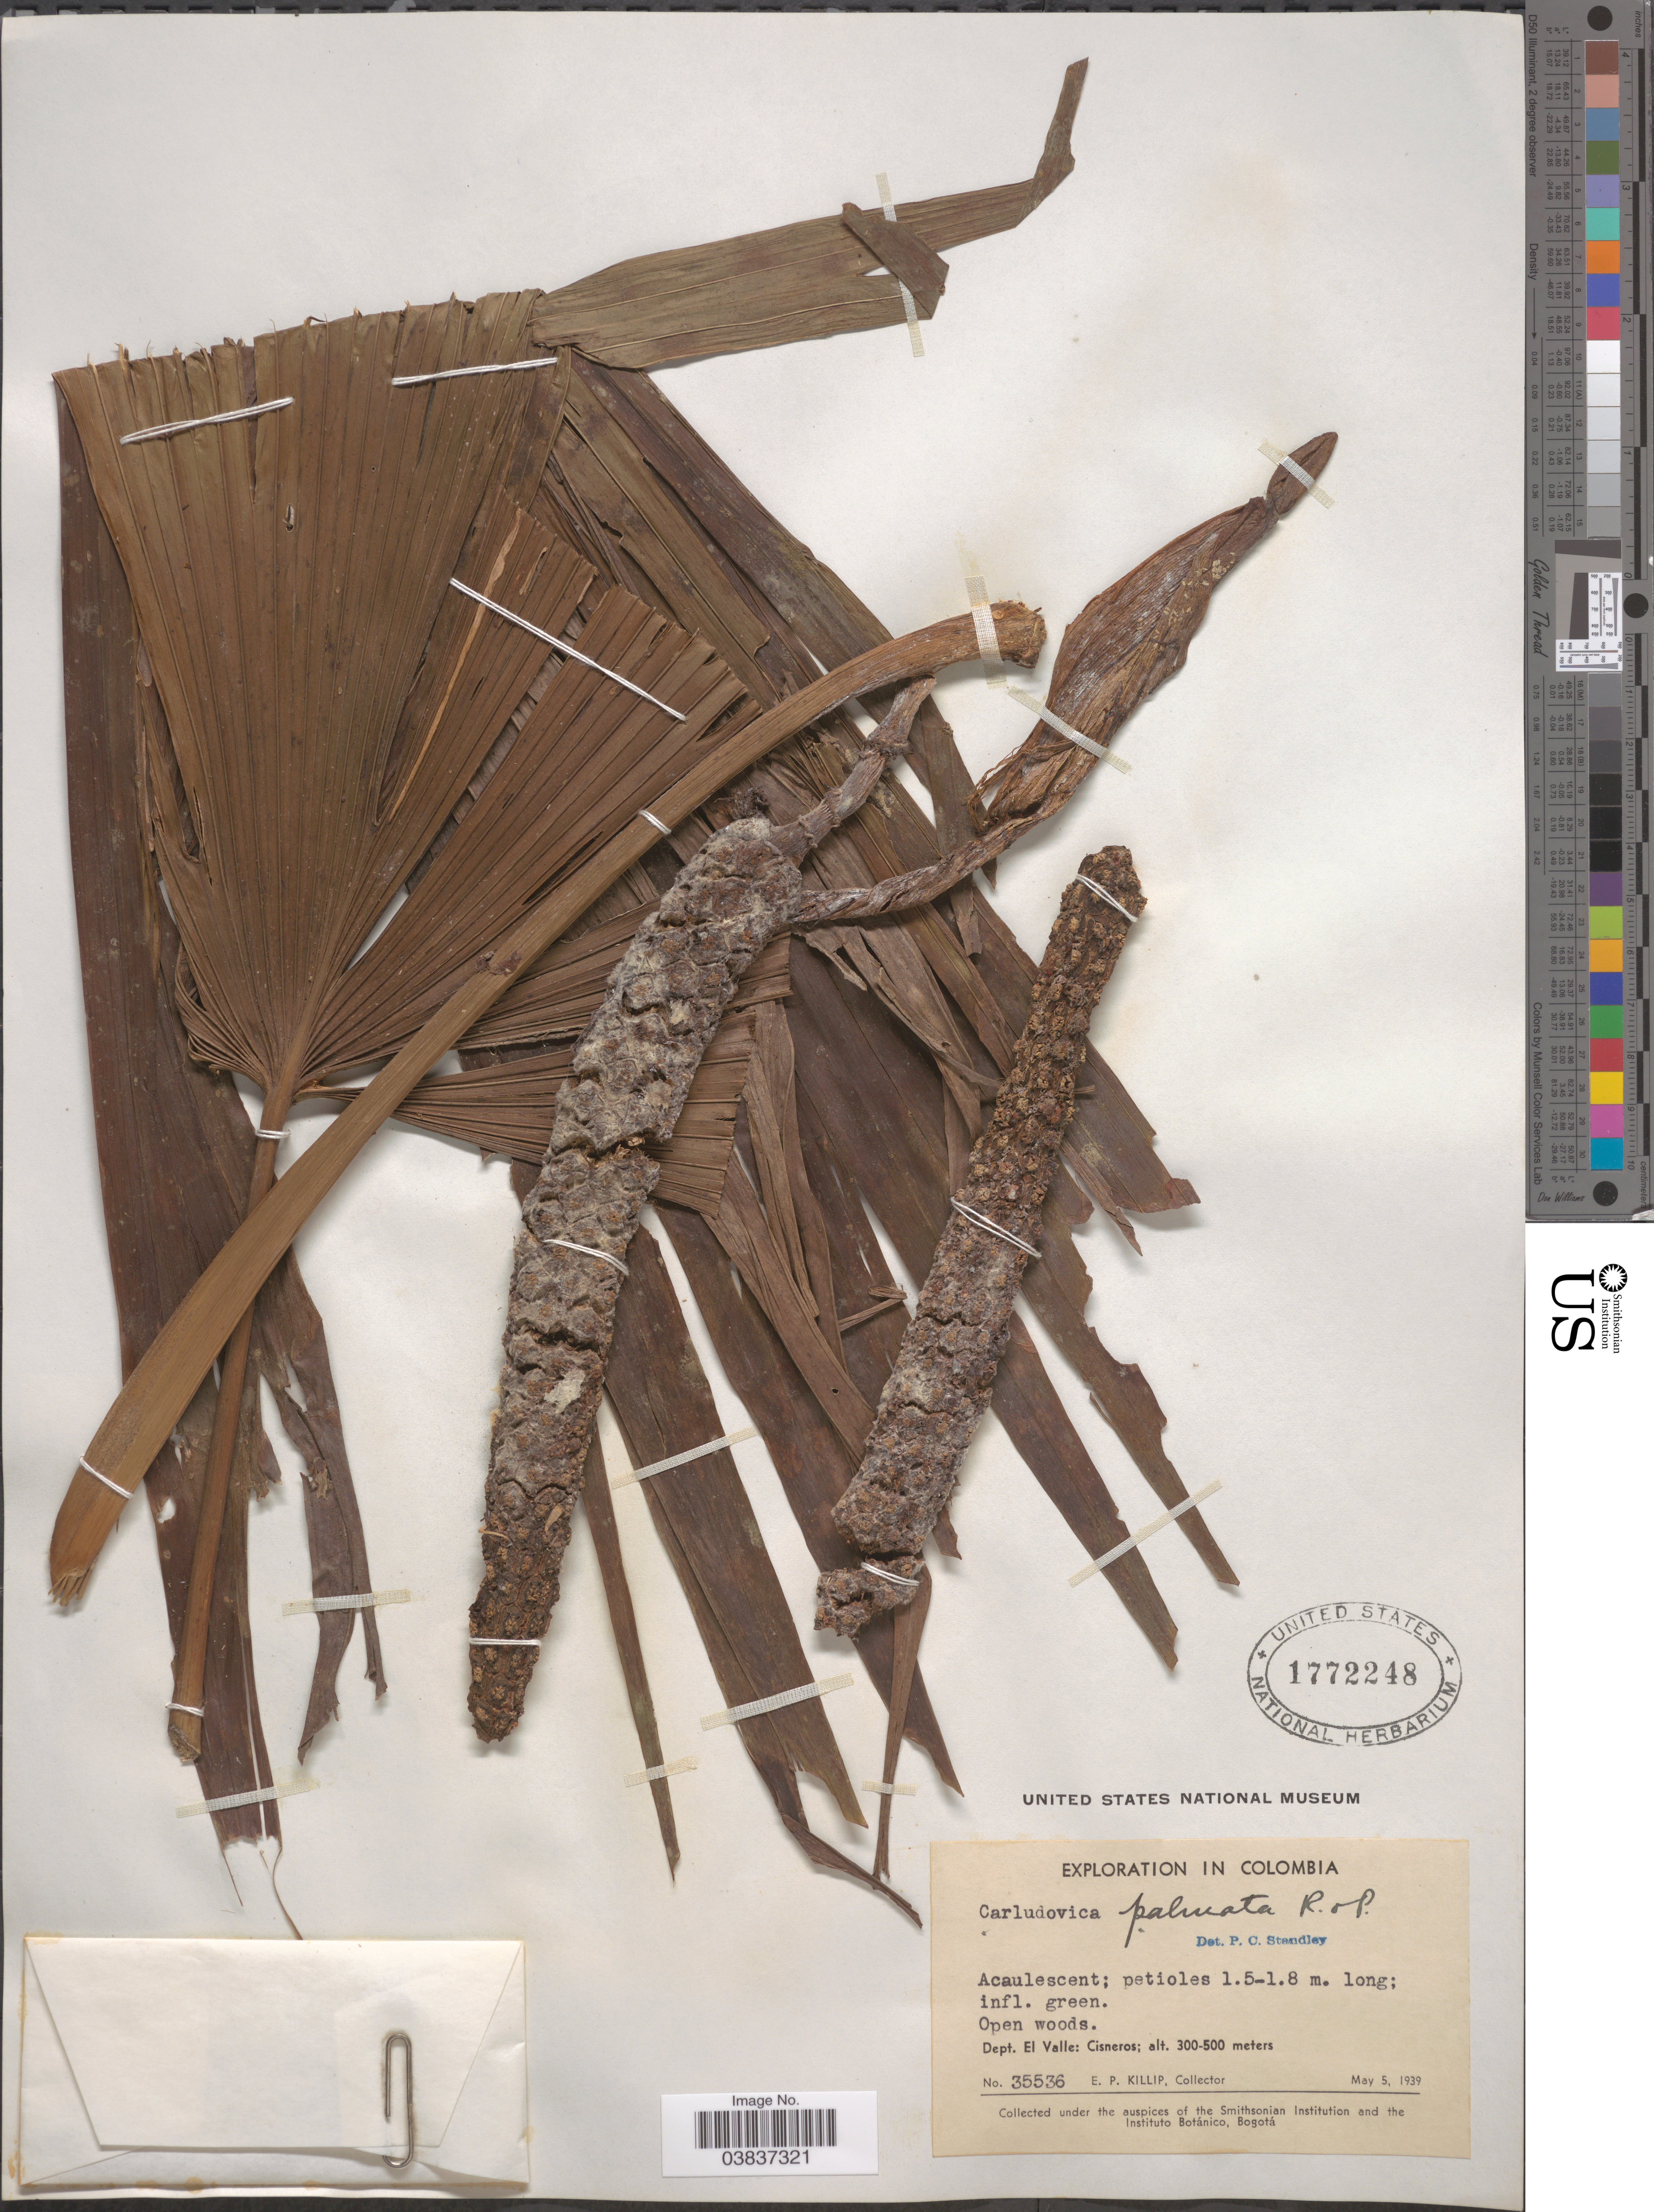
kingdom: Plantae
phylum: Tracheophyta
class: Liliopsida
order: Pandanales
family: Cyclanthaceae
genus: Carludovica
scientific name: Carludovica palmata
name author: Ruiz & Pav.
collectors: E. P. Killip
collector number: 35536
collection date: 1939-05-05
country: Colombia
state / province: Valle del Cauca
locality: Dept. El Valle: Cisneros.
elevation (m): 300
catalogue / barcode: US 1772248